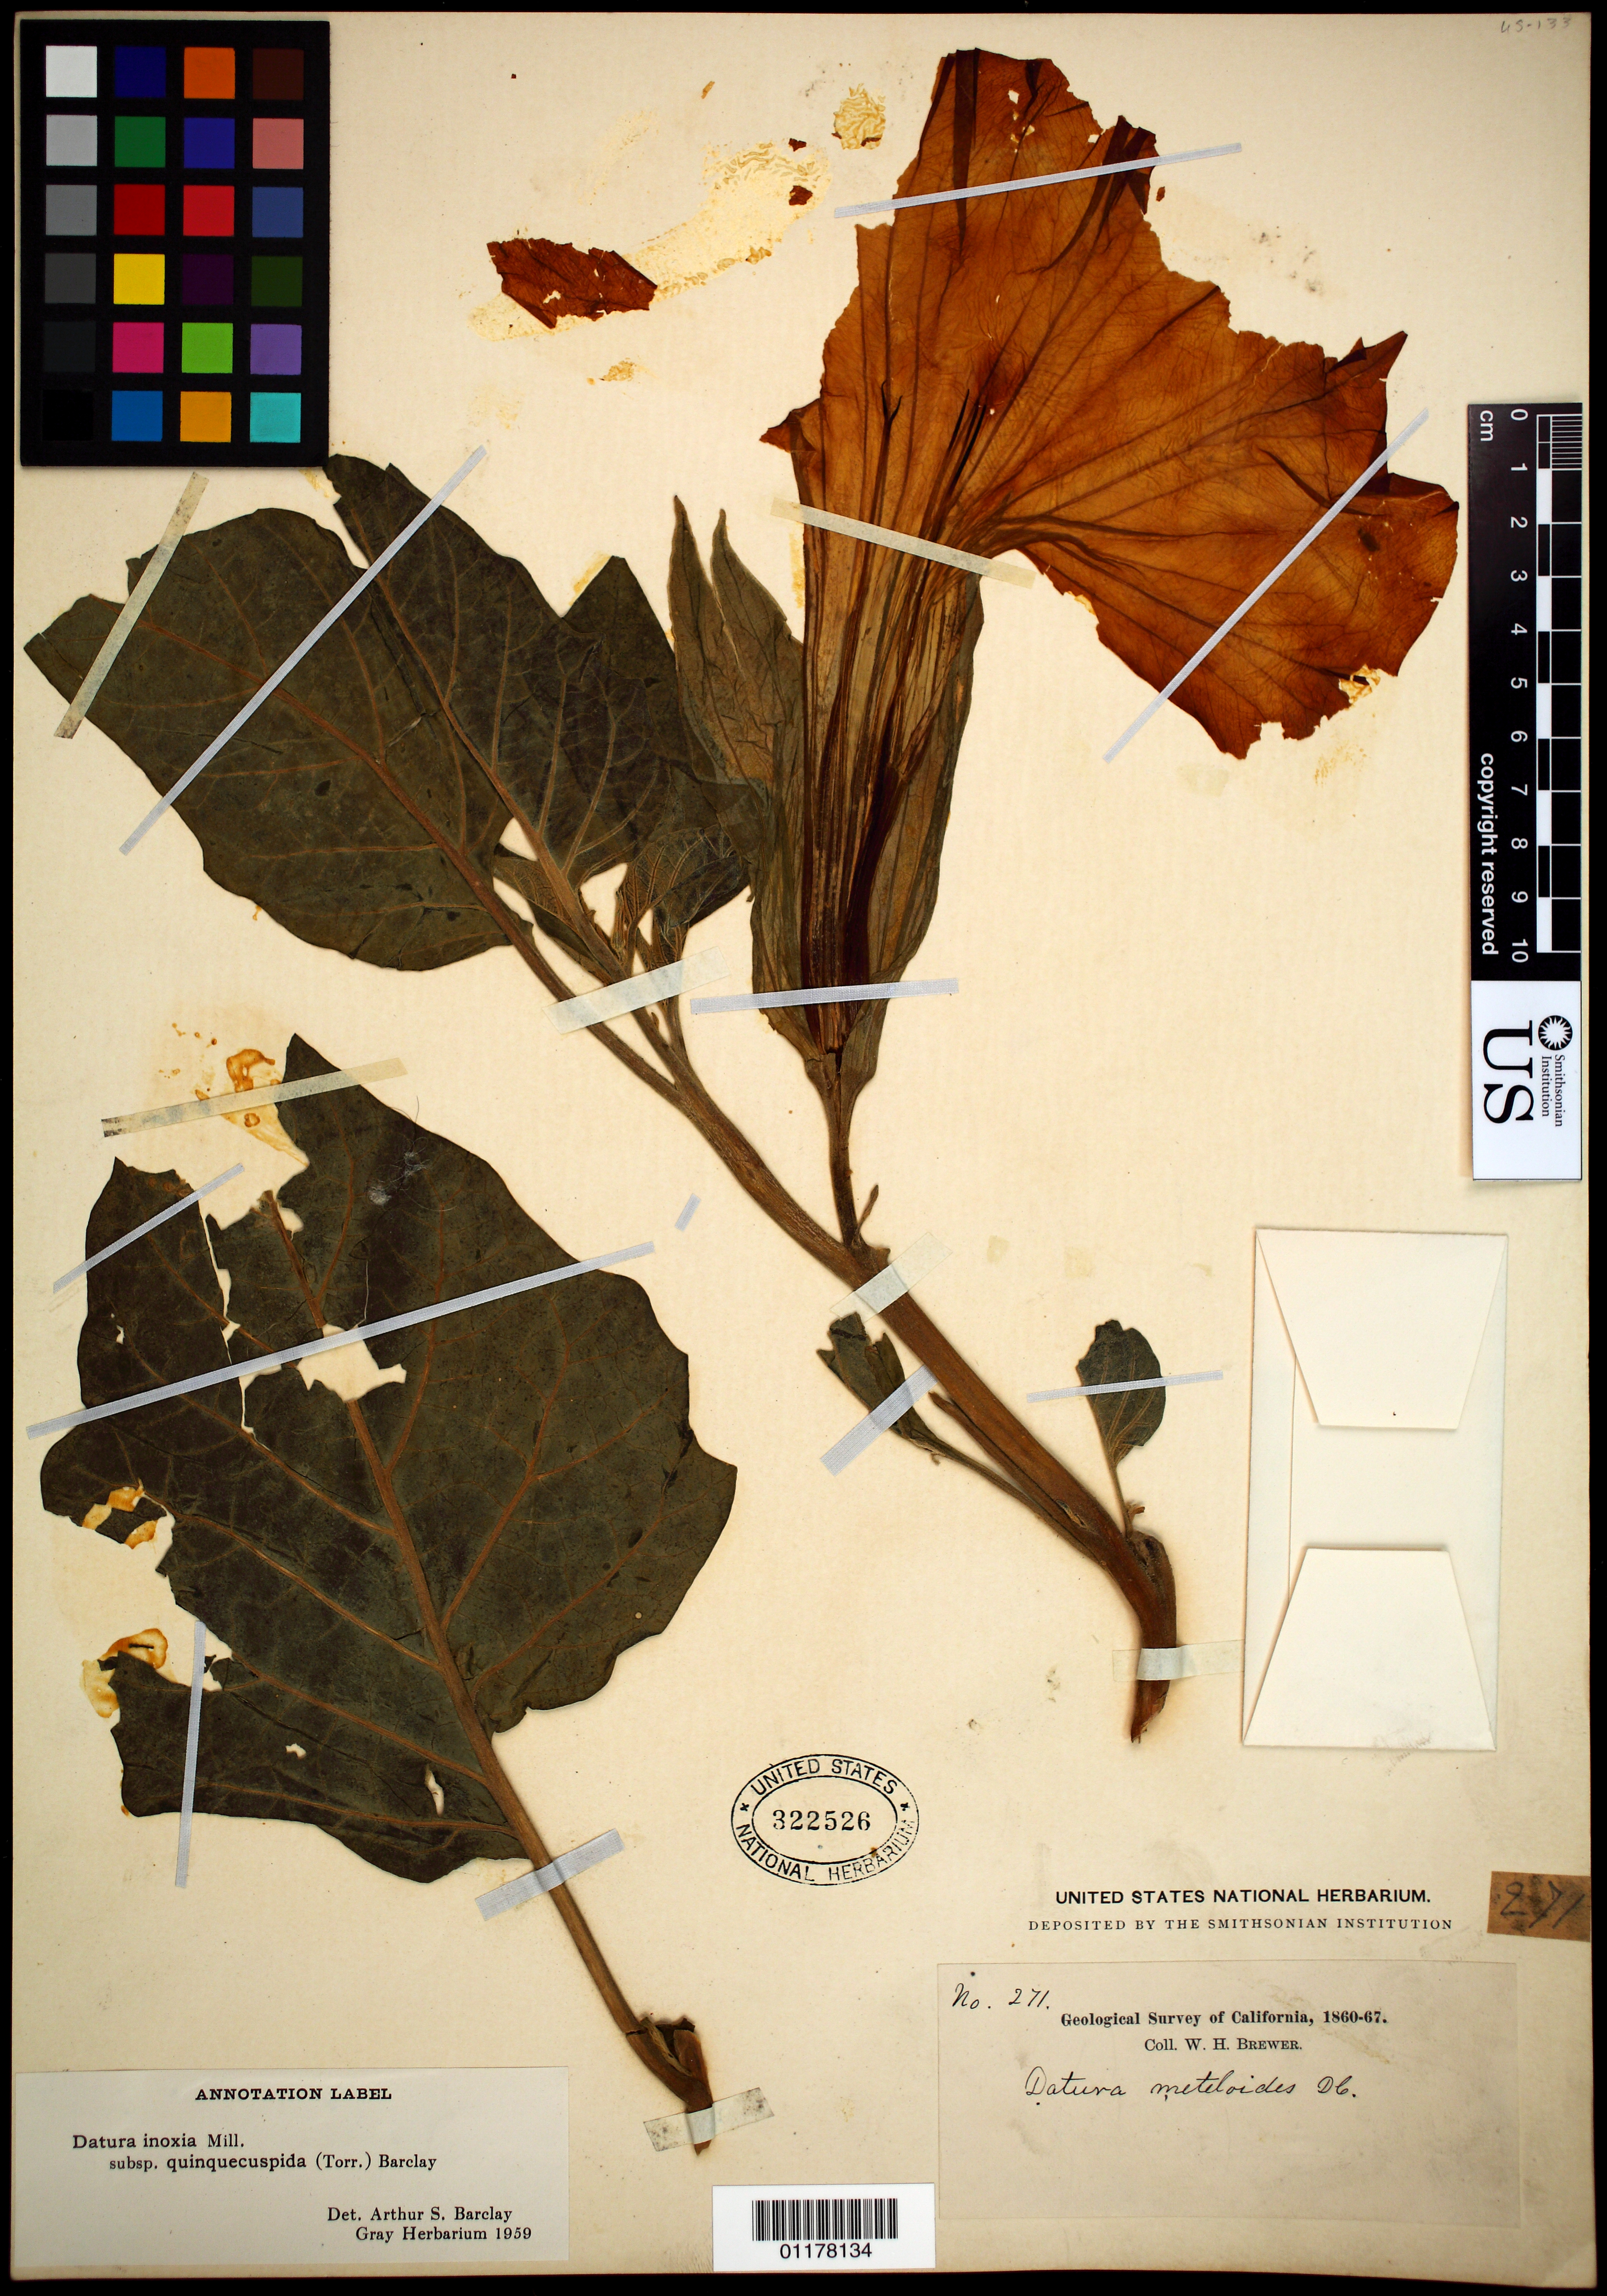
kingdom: Plantae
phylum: Tracheophyta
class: Magnoliopsida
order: Solanales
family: Solanaceae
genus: Datura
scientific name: Datura innoxia subsp. quinquecuspidata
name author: (Torr.) A.S. Barclay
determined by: Barclay, A. S., (GH), Harvard University Herbaria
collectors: W. H. Brewer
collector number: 271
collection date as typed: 1860 to -- --- 1867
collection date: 1860/1867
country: United States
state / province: California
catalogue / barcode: US 322526